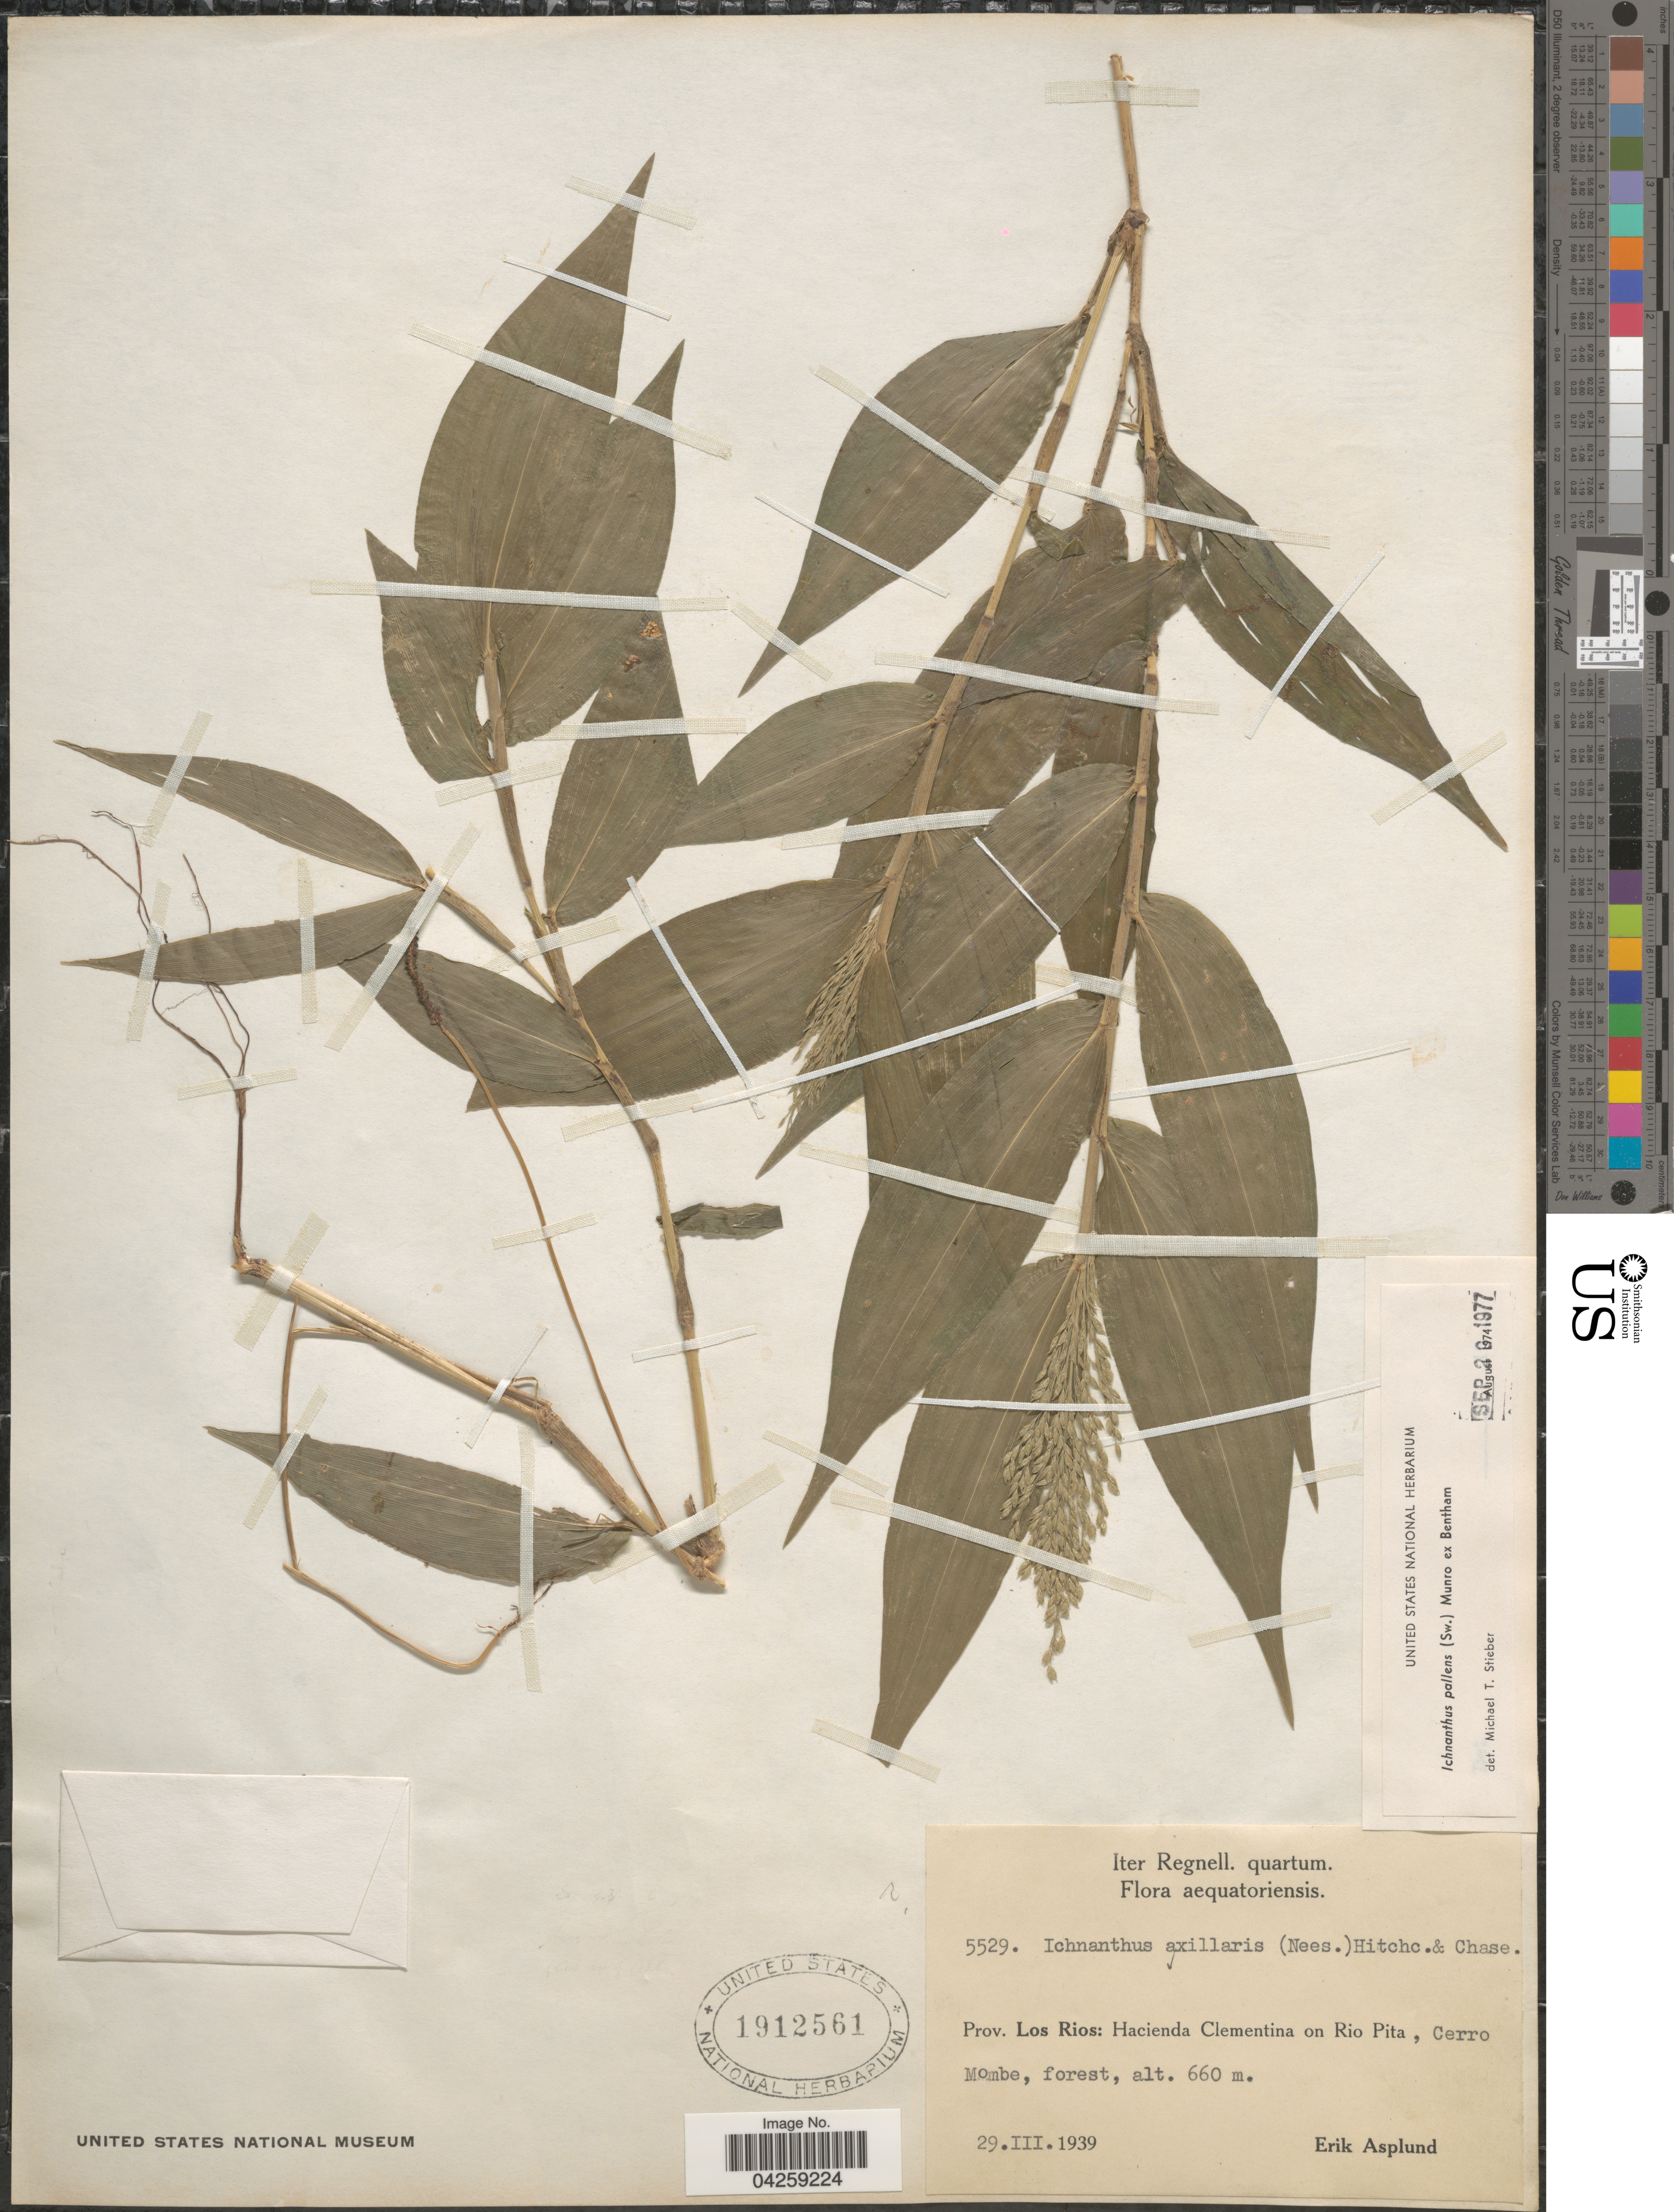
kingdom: Plantae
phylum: Tracheophyta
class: Liliopsida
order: Poales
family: Poaceae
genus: Ichnanthus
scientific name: Ichnanthus pallens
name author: (Sw.) Munro ex Benth.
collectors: E. Asplund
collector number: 5529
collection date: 1939-03-29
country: Ecuador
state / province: Los Ríos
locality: Iter Regnell. quartum. Aequatoriensis. Hacienda Clementina on Rio Pita, Cerro Mombe.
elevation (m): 660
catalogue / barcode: US 1912561